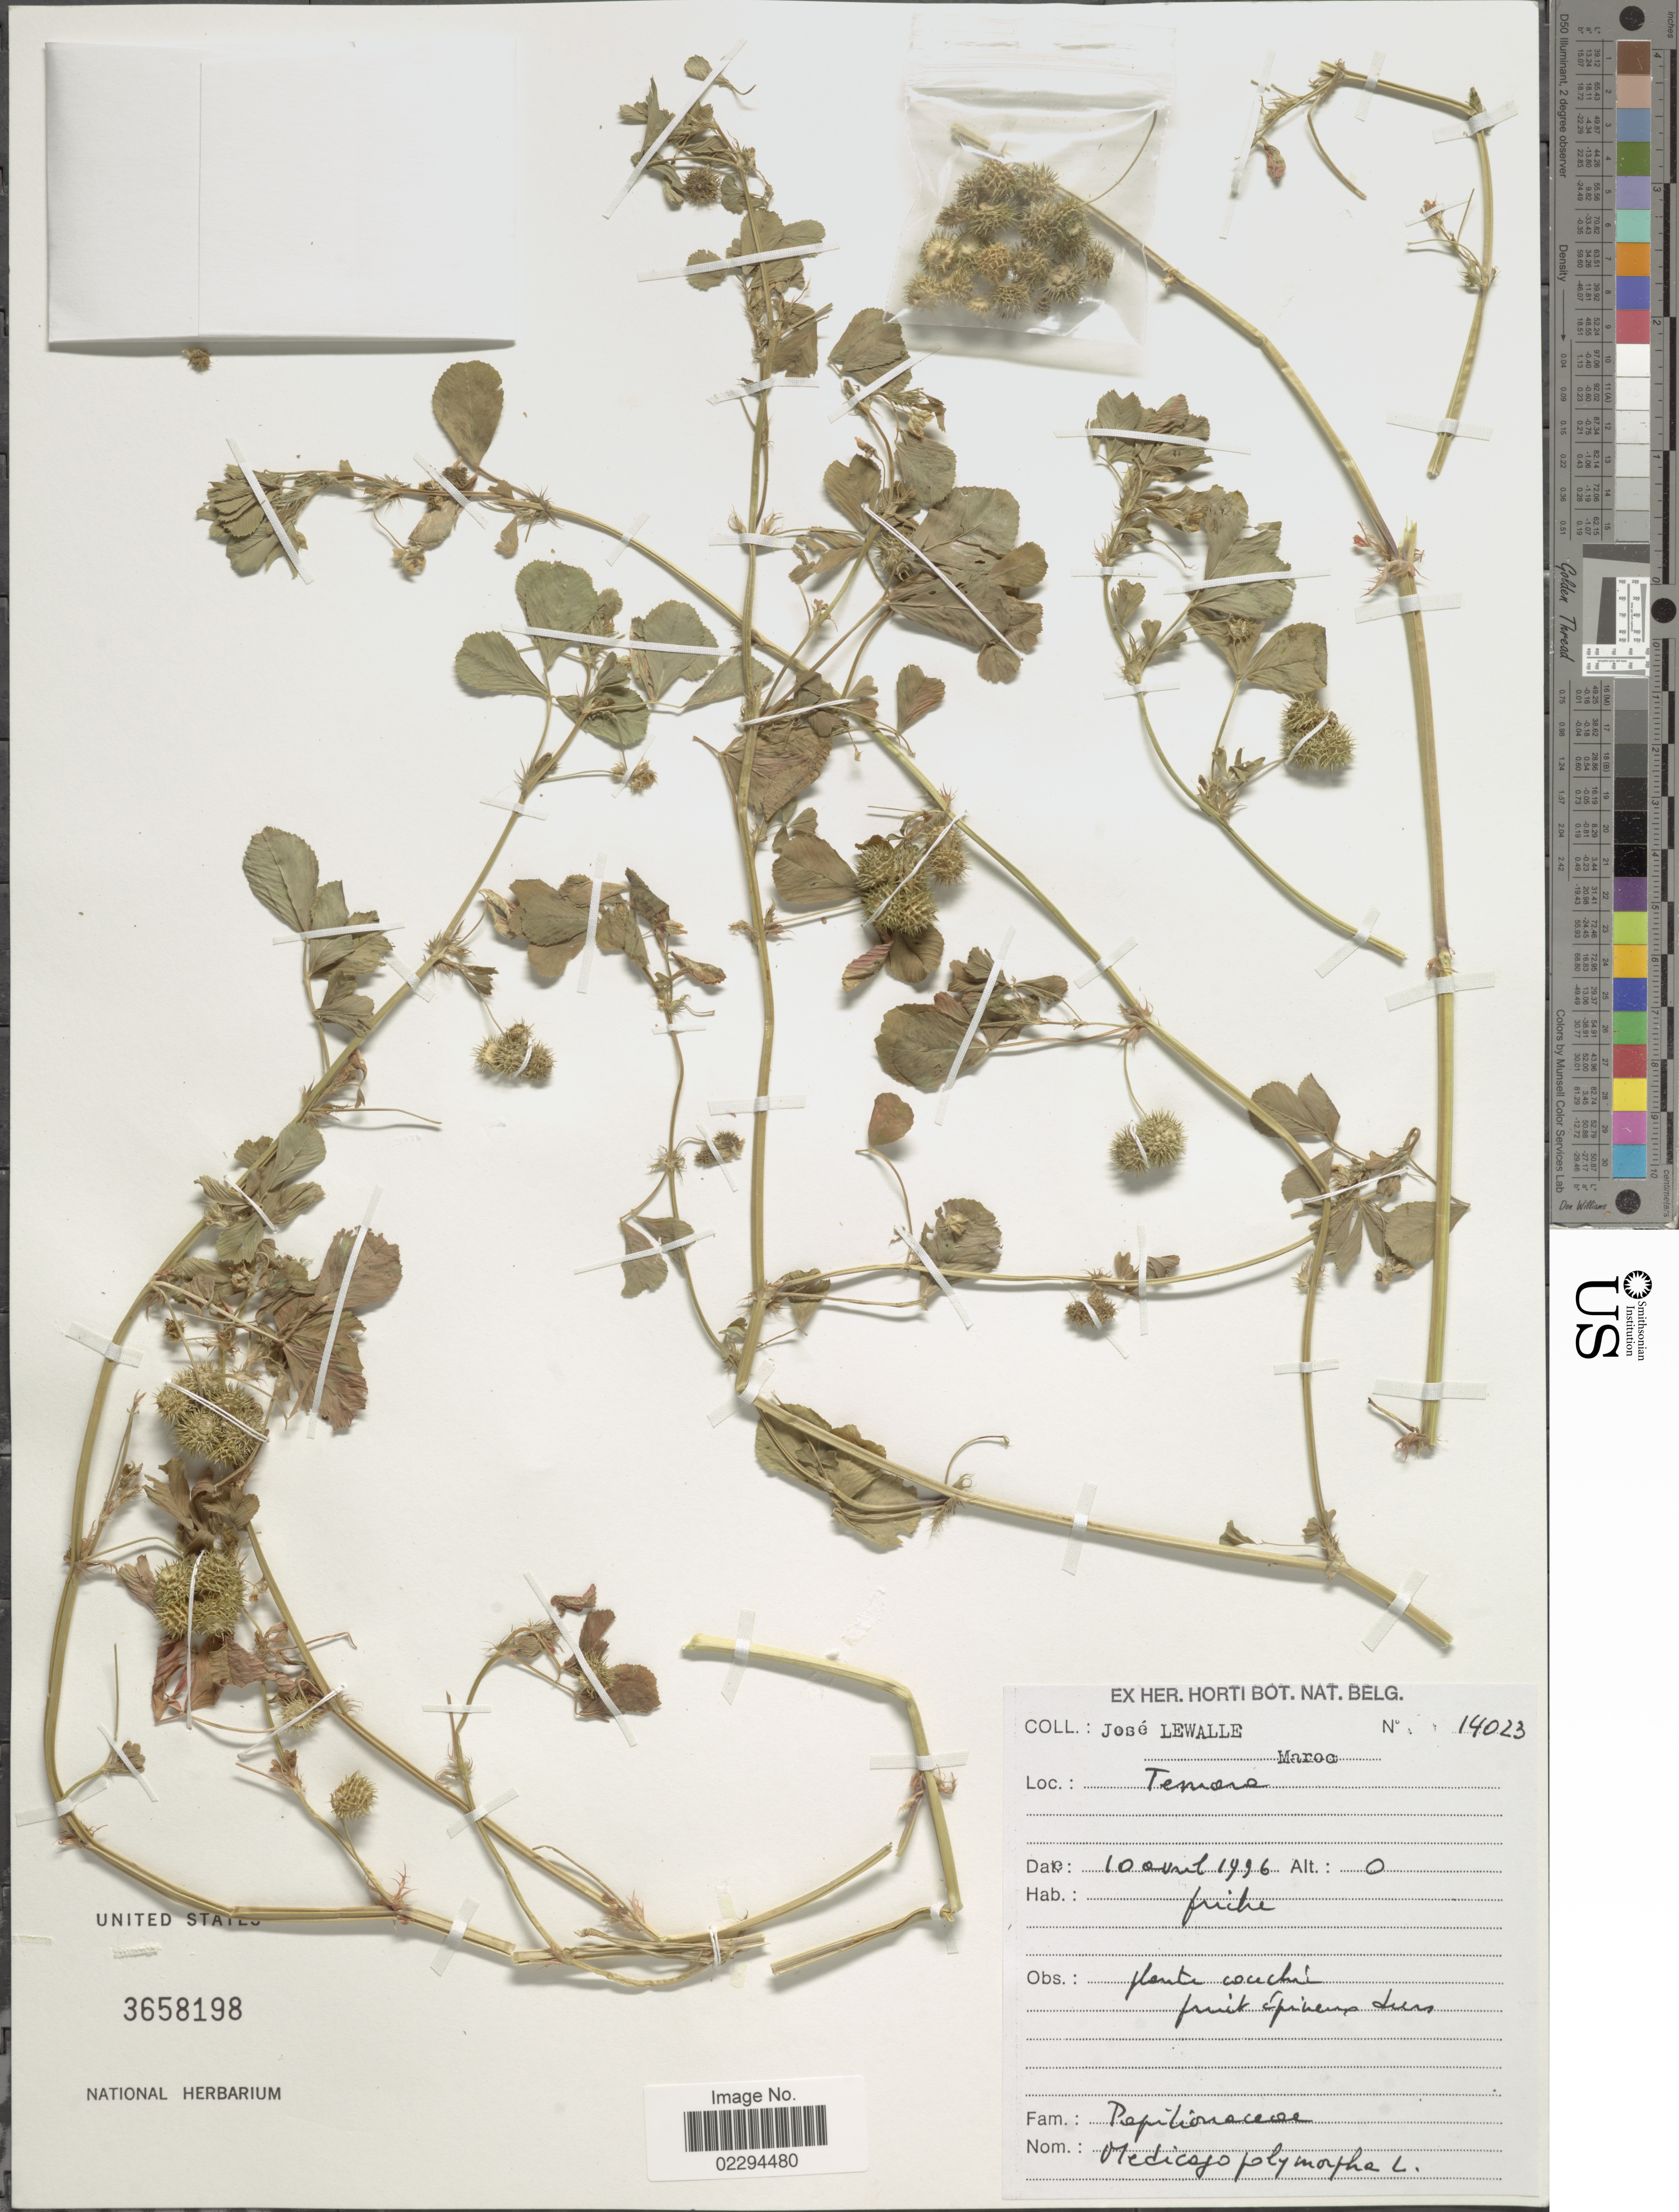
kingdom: Plantae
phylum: Tracheophyta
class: Magnoliopsida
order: Fabales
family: Fabaceae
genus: Medicago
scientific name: Medicago polymorpha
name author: L.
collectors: J. Lewalle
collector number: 14023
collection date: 1996-04-10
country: Morocco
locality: Temara.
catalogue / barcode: US 3658198